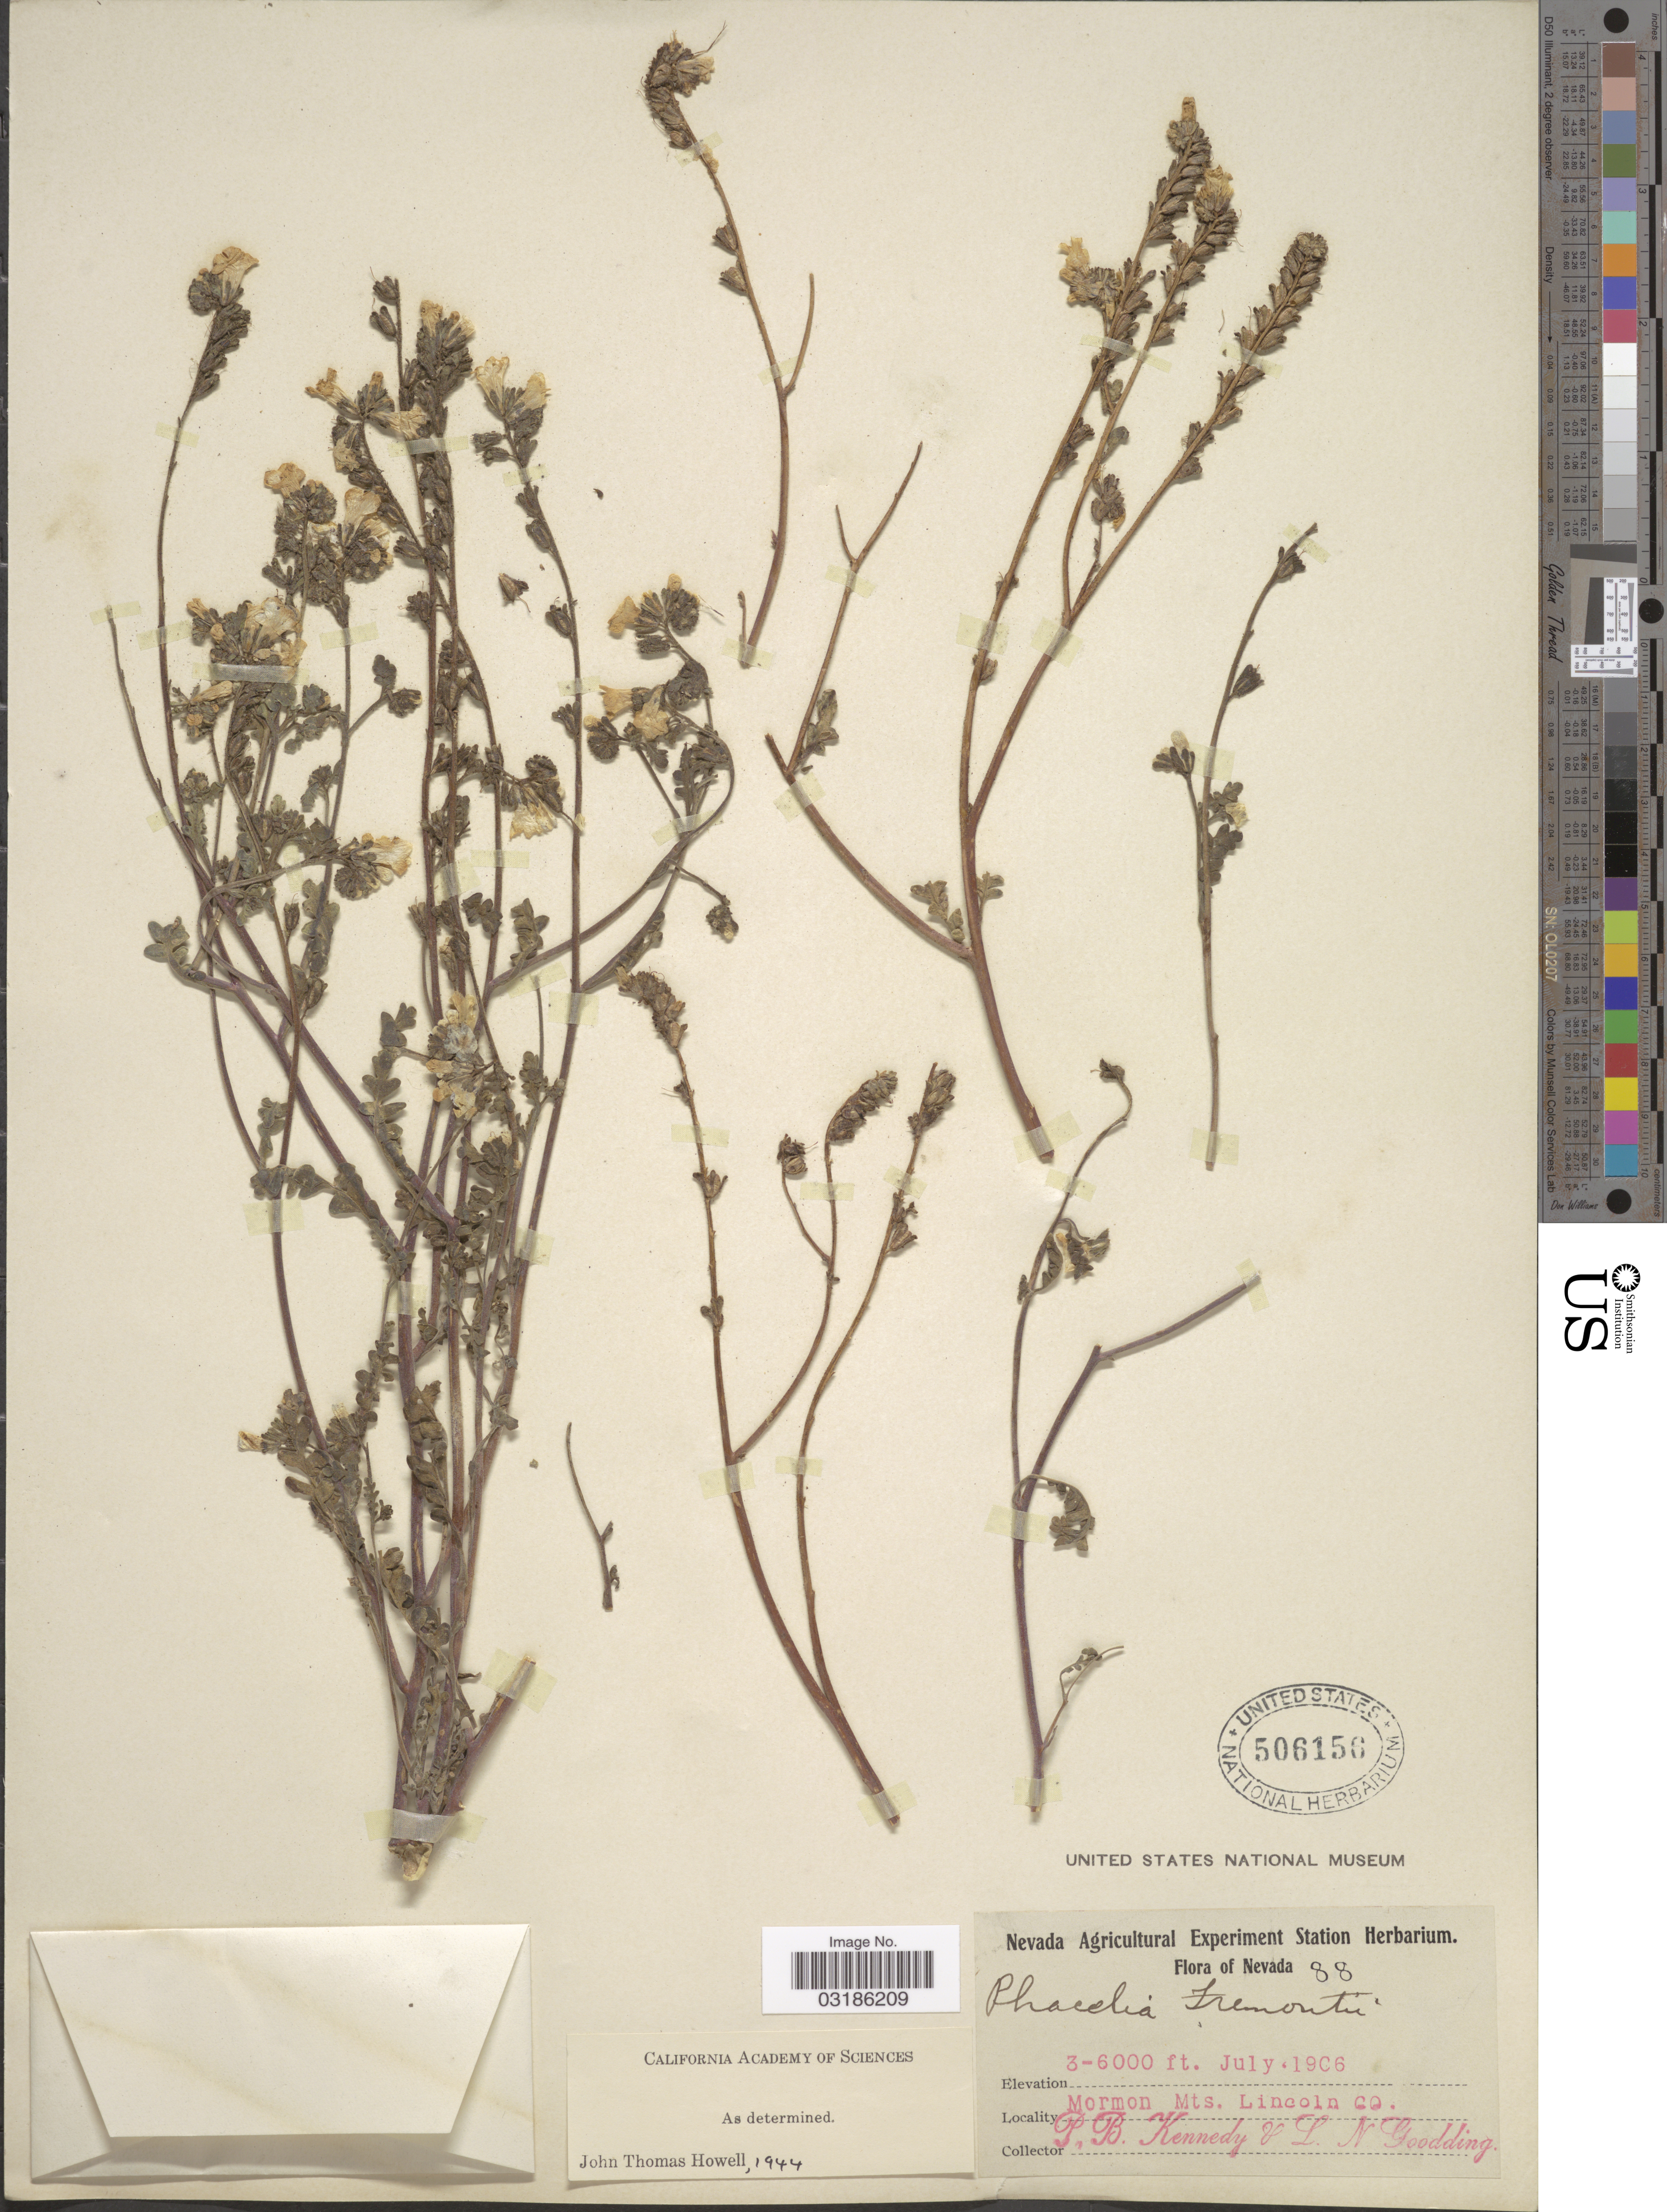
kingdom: Plantae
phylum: Tracheophyta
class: Magnoliopsida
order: Boraginales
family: Hydrophyllaceae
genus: Phacelia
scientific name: Phacelia fremontii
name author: Torr.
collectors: P. B. Kennedy & L. N. Goodding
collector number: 88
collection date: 1906-07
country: United States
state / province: Nevada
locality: Mormon Mts. Lincoln Co.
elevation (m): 914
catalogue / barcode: US 506156